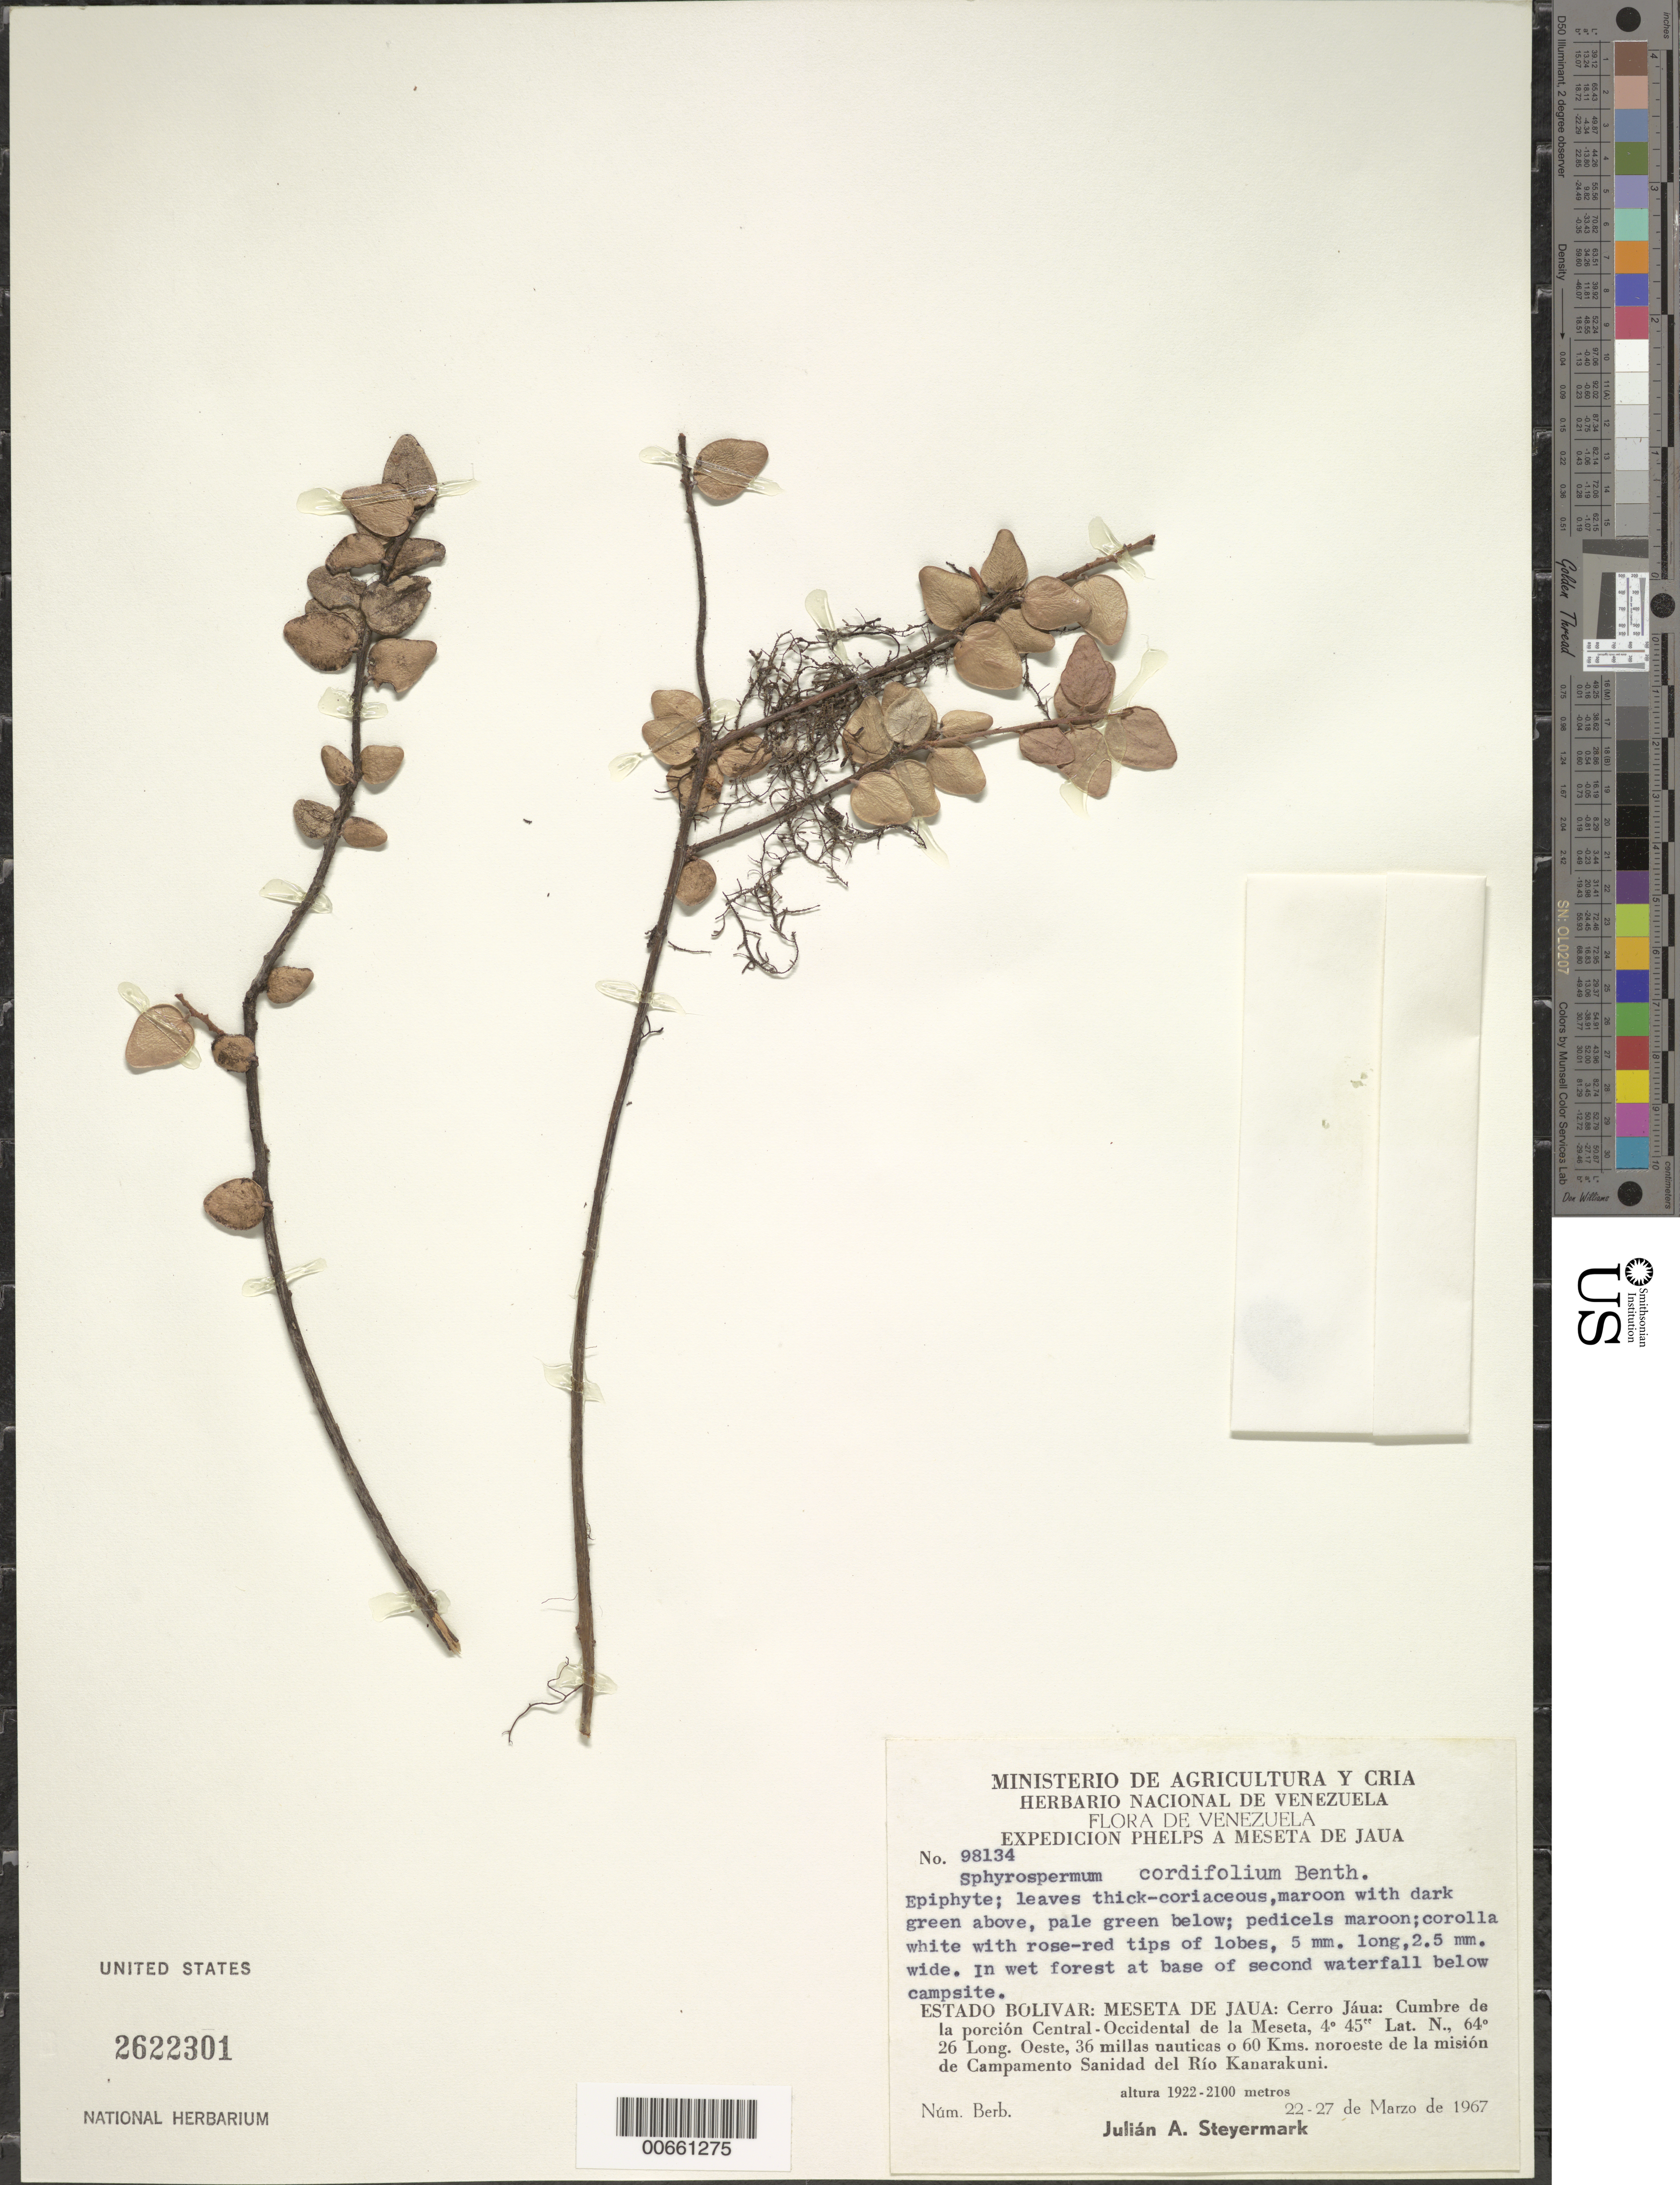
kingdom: Plantae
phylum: Tracheophyta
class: Magnoliopsida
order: Ericales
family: Ericaceae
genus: Sphyrospermum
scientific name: Sphyrospermum cordifolium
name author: Benth.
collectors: J. Steyermark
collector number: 98134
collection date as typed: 22-Mar-67 to 27-Mar-67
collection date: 1967-03-22/1967-03-27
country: Venezuela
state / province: Bolívar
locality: Meseta del Jaua: Cerro Jáua, cumbre de la porcion Central-Occidental de la Meseta, 36 millas nauticas o 60 km NO de la mision de Campamento Sanidad del Río Kanarakuni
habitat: Wet forest at base of waterfall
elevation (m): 1922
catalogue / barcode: US 2622301